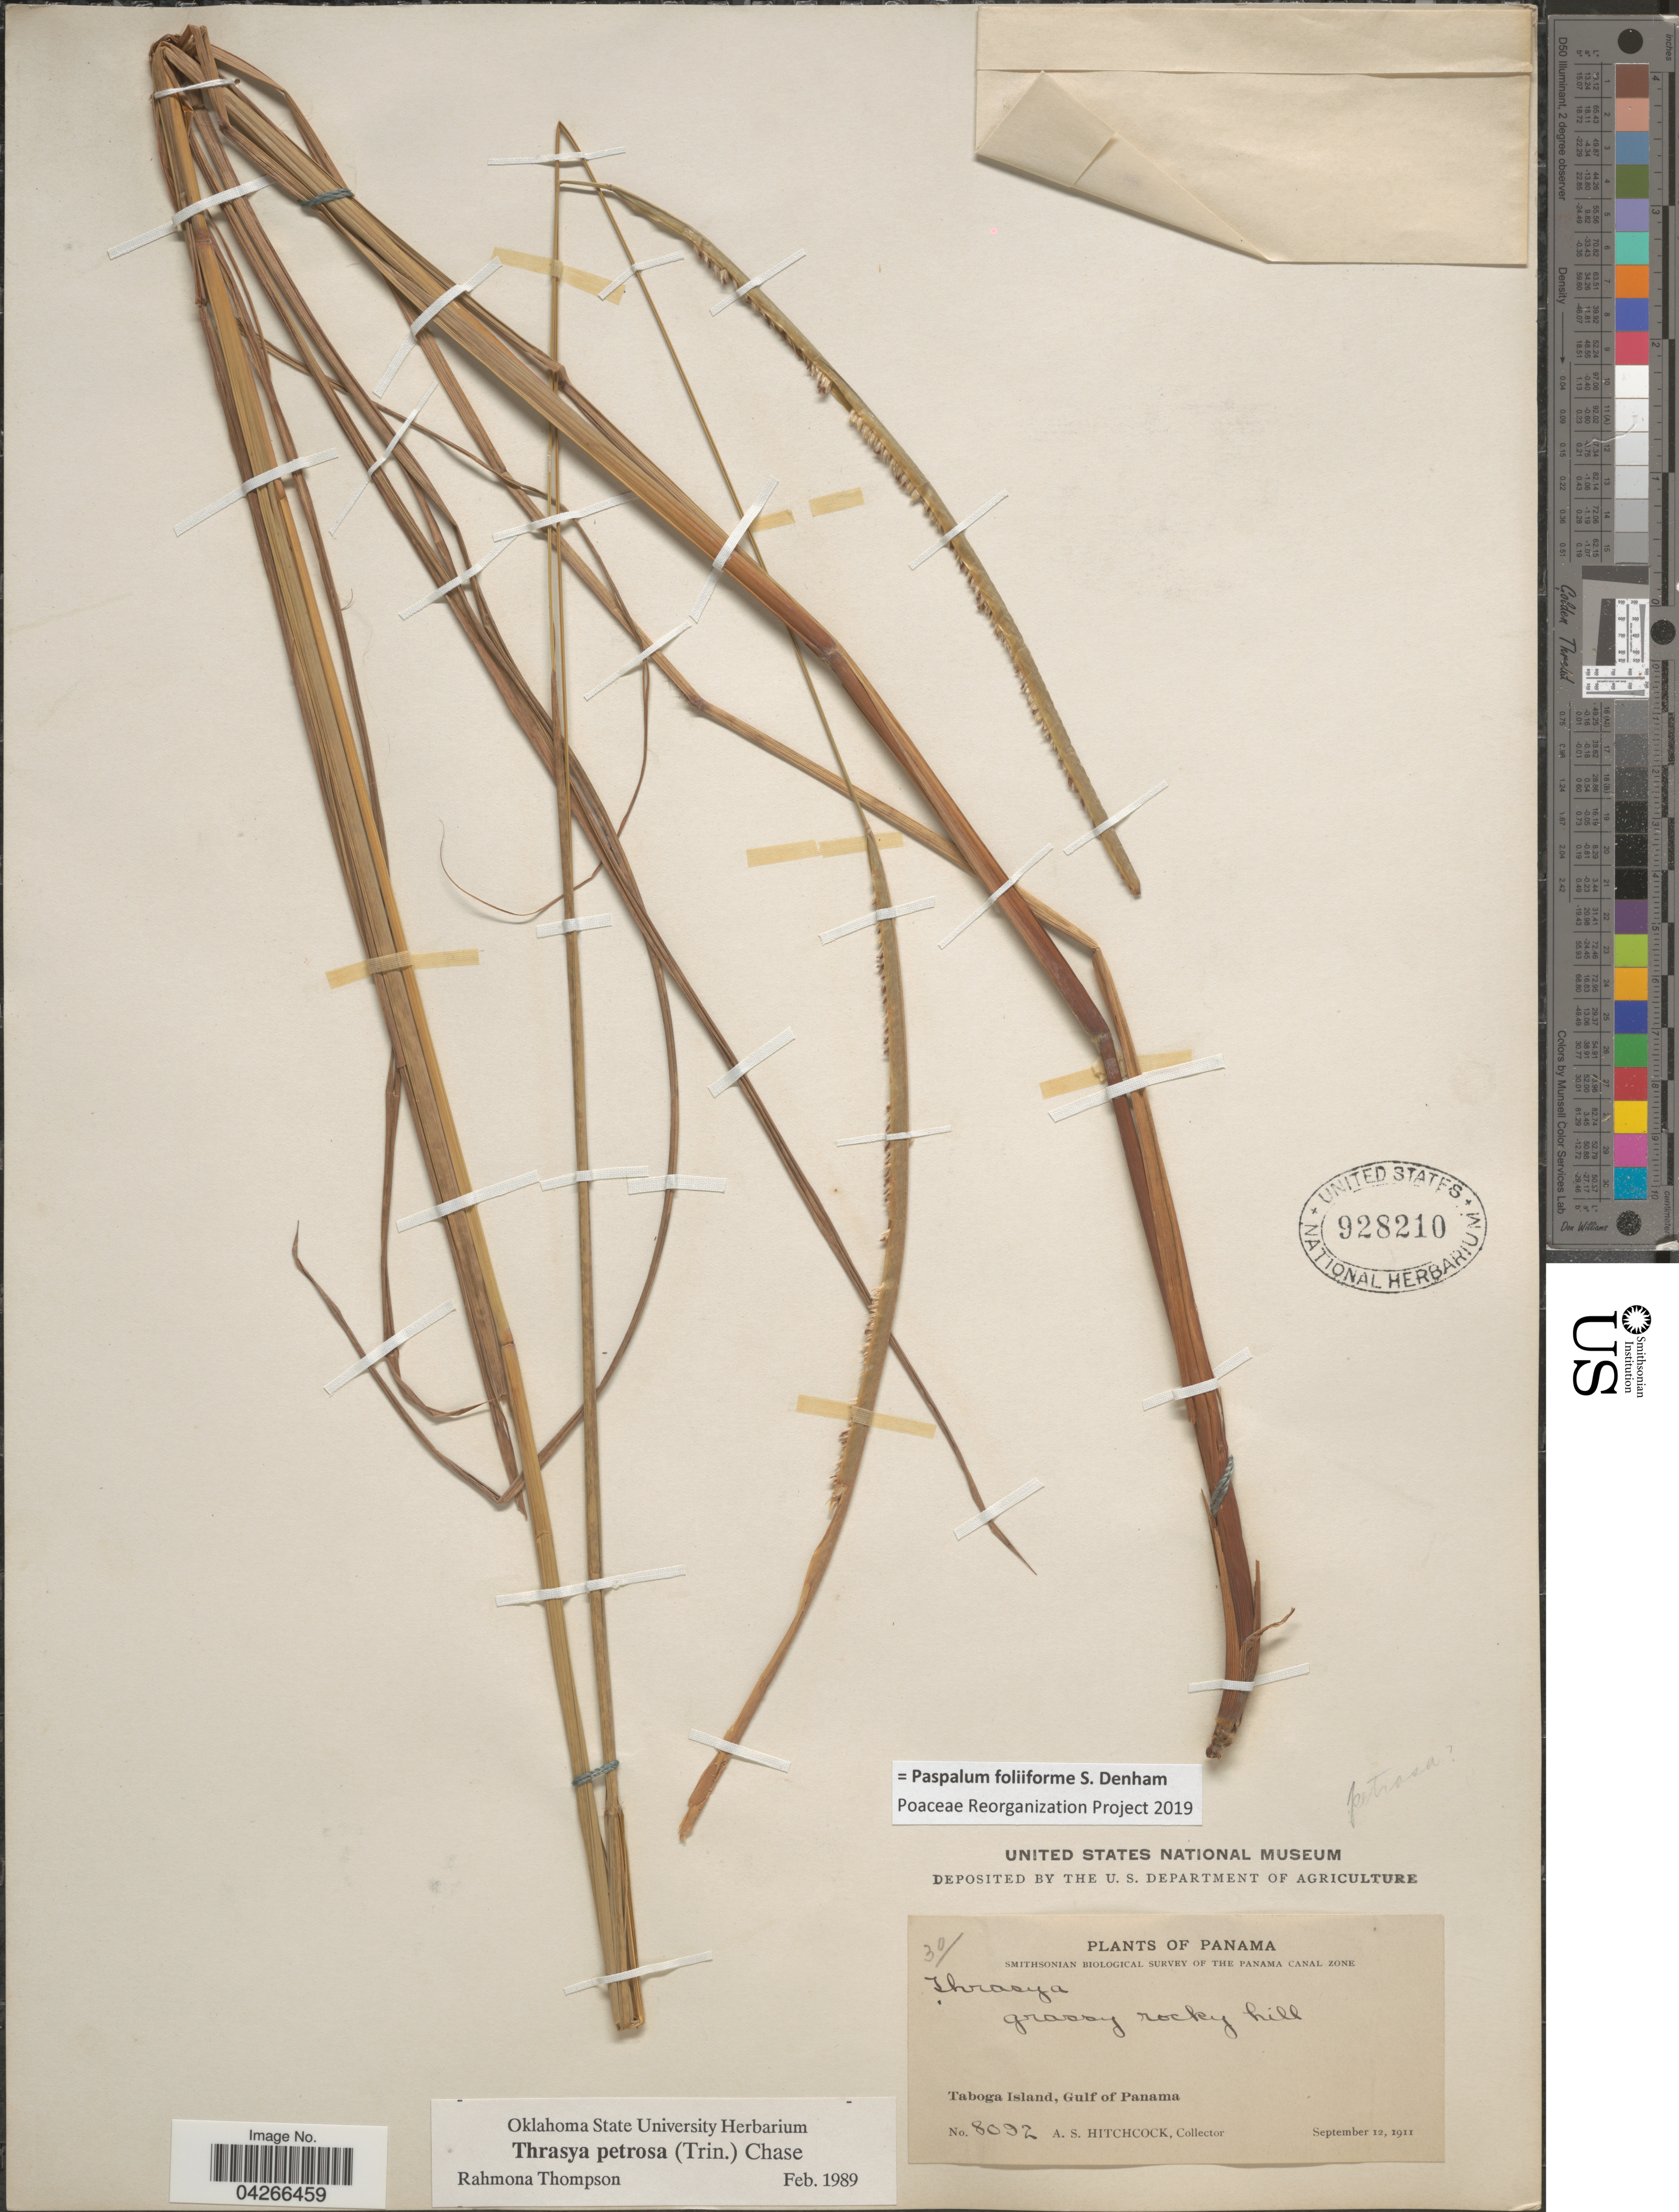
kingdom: Plantae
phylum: Tracheophyta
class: Liliopsida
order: Poales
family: Poaceae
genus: Paspalum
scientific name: Paspalum foliiforme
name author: S. Denham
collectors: A. S. Hitchcock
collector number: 8092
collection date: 1911-09-12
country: Panama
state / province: Panamá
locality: Smithsonian Biological Survey of the Panama Canal Zone. Grassy rocky hill. Taboga Island, Gulf of Panama.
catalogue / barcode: US 928210